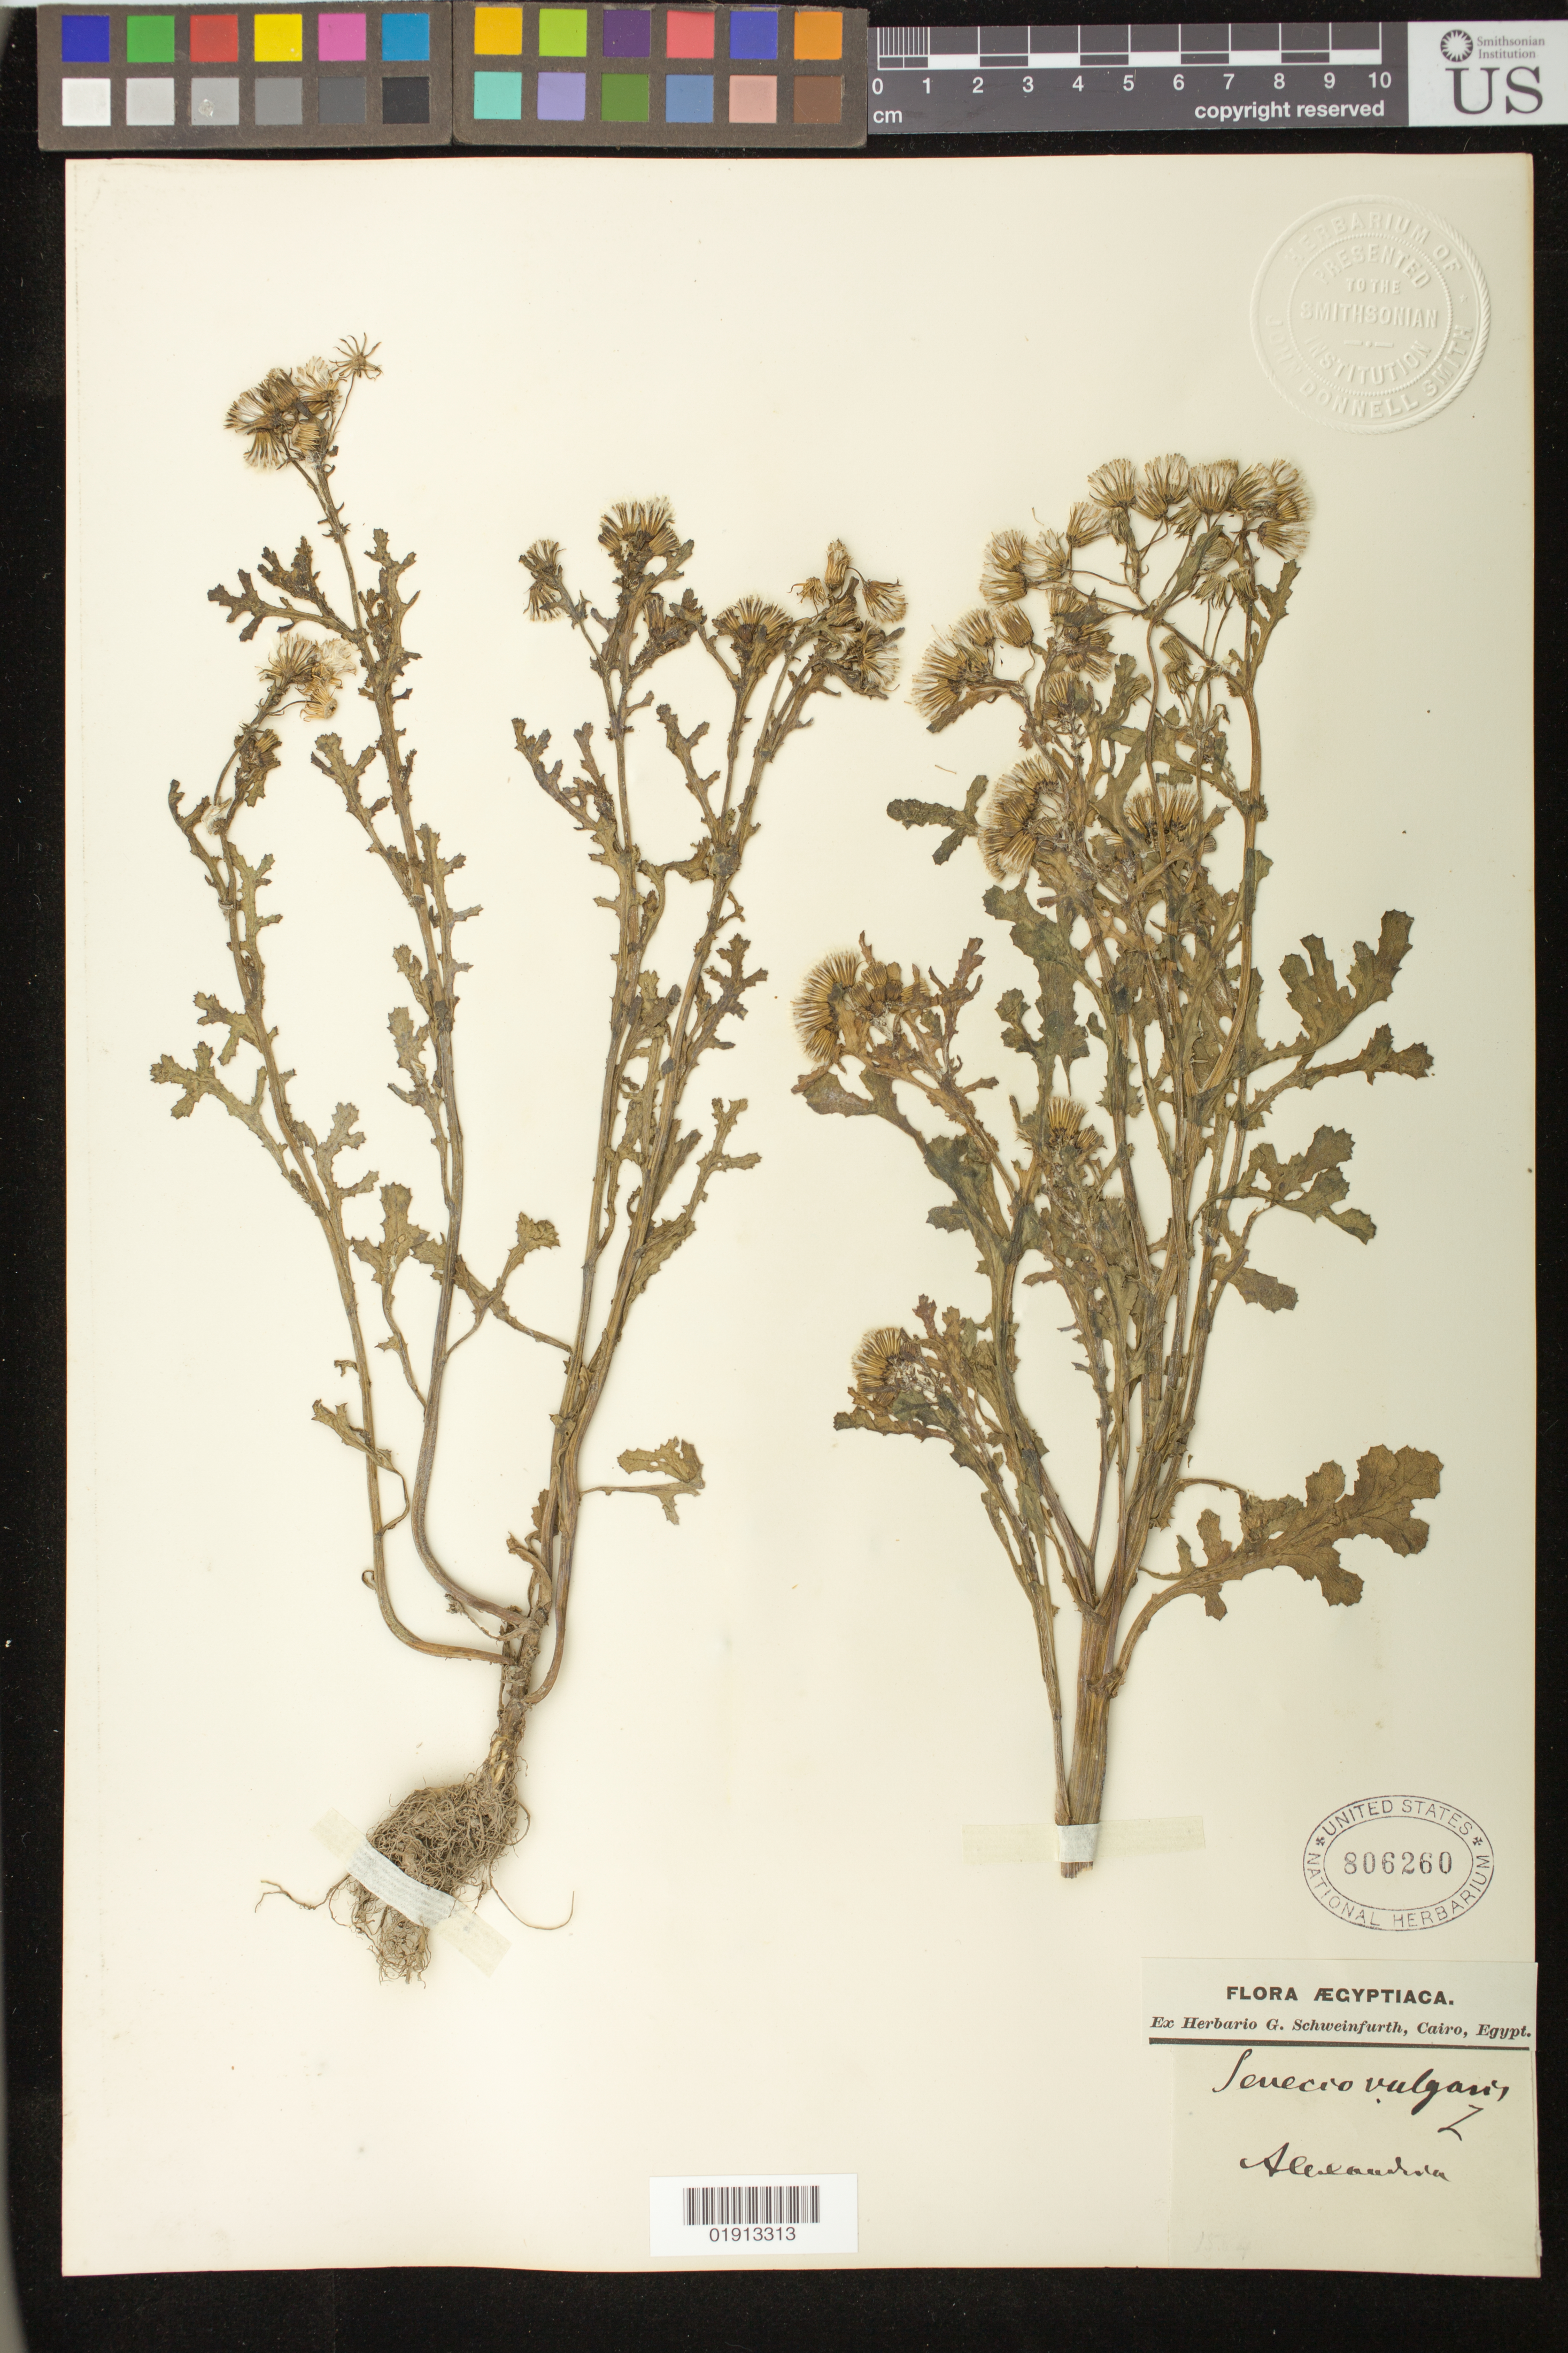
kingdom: Plantae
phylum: Tracheophyta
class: Magnoliopsida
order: Asterales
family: Asteraceae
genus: Senecio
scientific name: Senecio vulgaris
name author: L.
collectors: ex herb. G. Schweinfurth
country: Egypt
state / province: Al Iskandariyah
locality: Alexandria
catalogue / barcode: US 806260